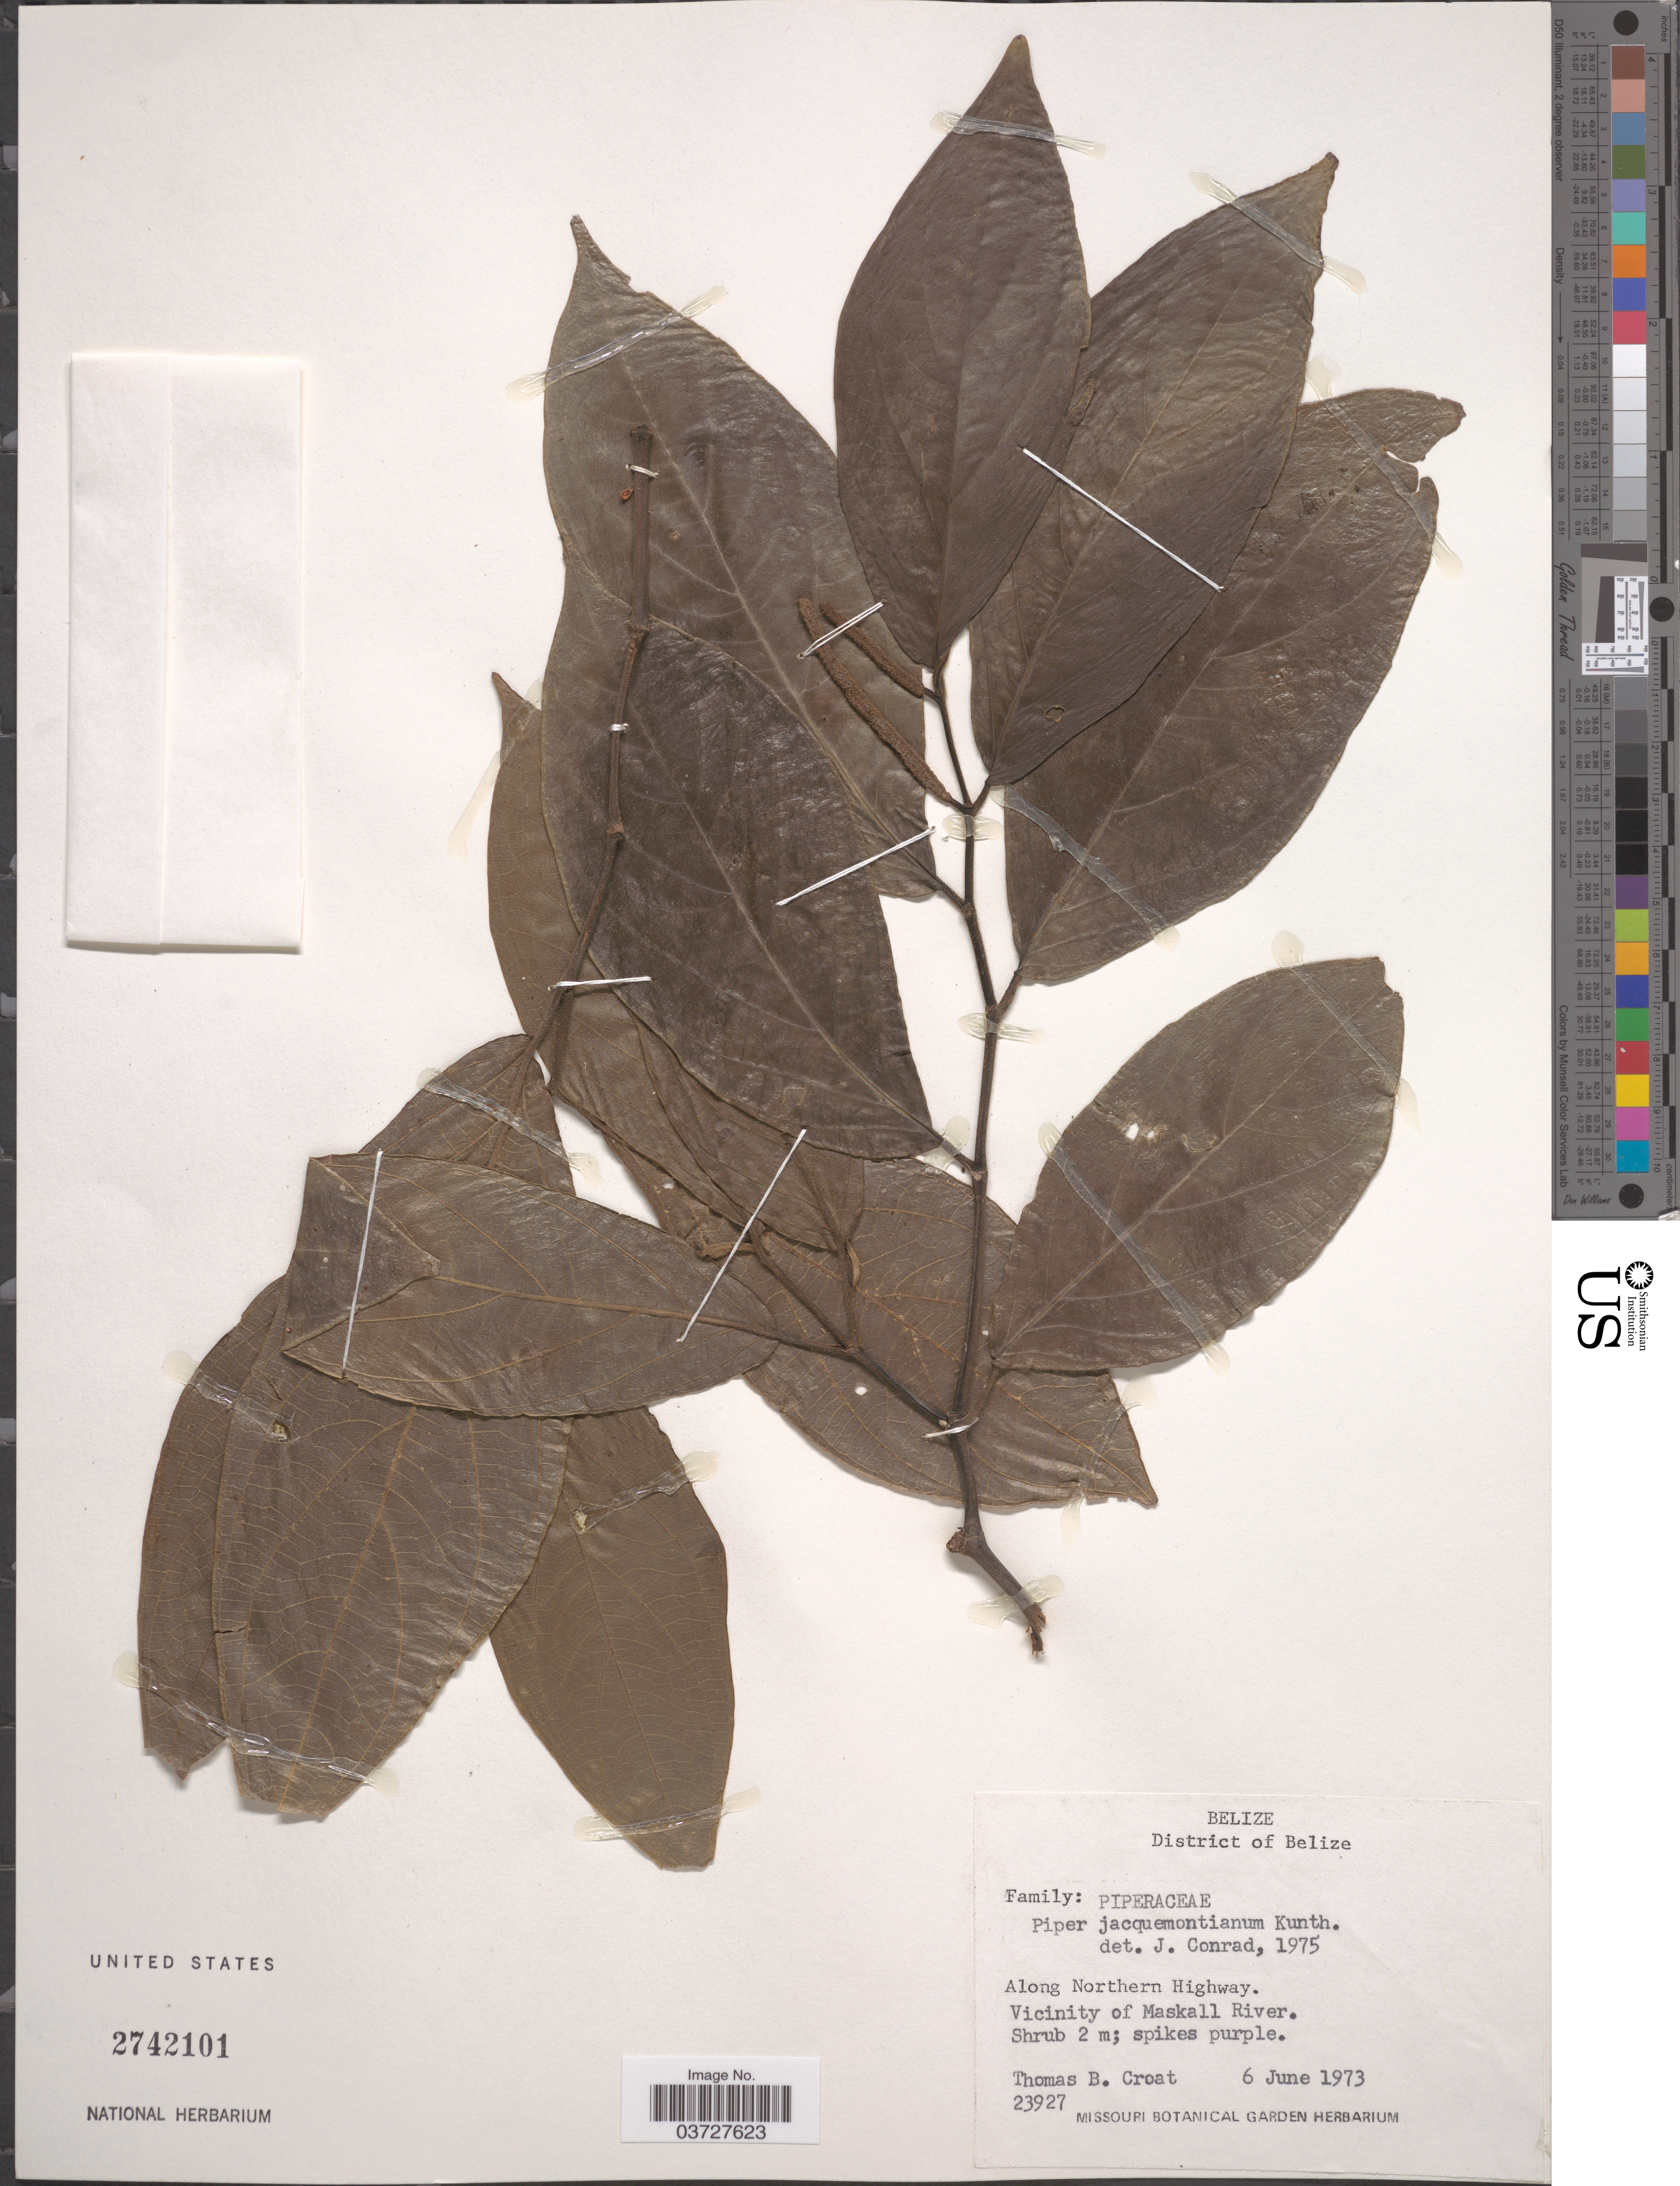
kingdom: Plantae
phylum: Tracheophyta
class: Magnoliopsida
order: Piperales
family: Piperaceae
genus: Piper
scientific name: Piper jacquemontianum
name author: Kunth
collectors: T. B. Croat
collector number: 23927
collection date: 1973-06-06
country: Belize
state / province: Belize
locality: District of Belize. Along Northern Highway. Vicinity of Maskall River.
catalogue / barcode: US 2742101